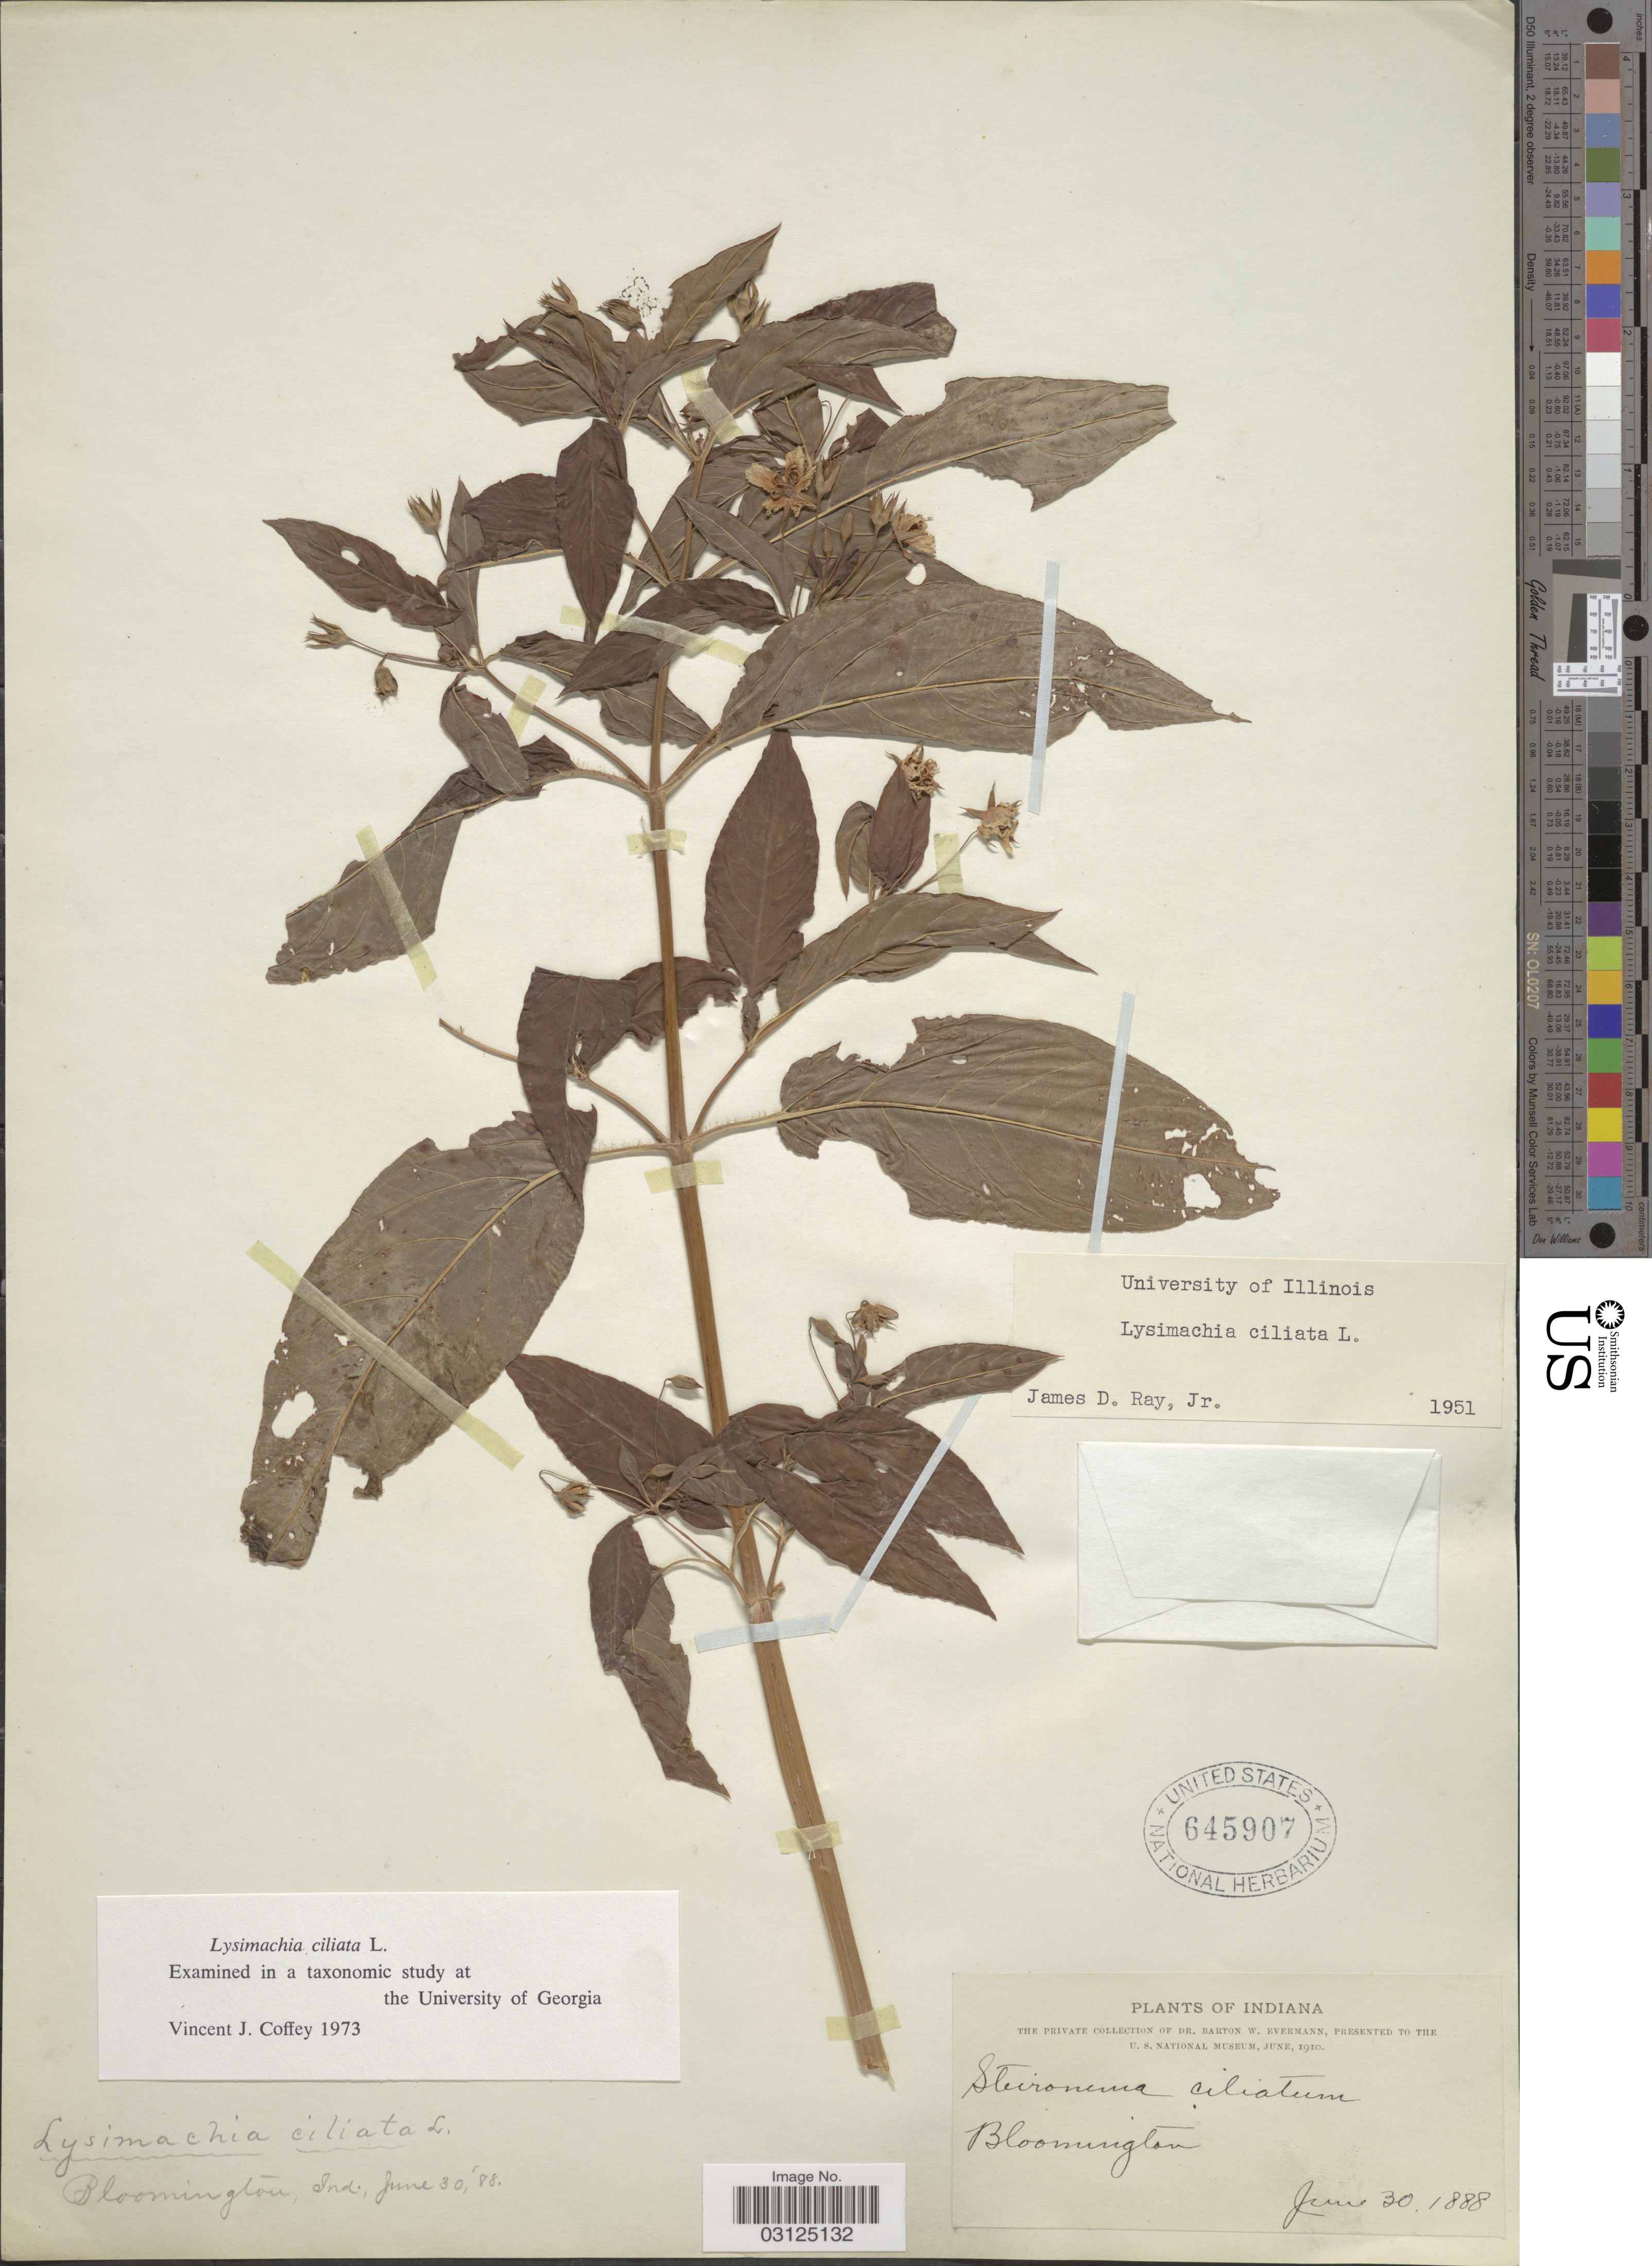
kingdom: Plantae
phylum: Tracheophyta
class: Magnoliopsida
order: Ericales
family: Primulaceae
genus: Lysimachia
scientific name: Lysimachia ciliata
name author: L.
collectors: B. W. Evermann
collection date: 1888-06-30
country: United States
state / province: Indiana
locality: Bloomington.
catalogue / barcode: US 645907